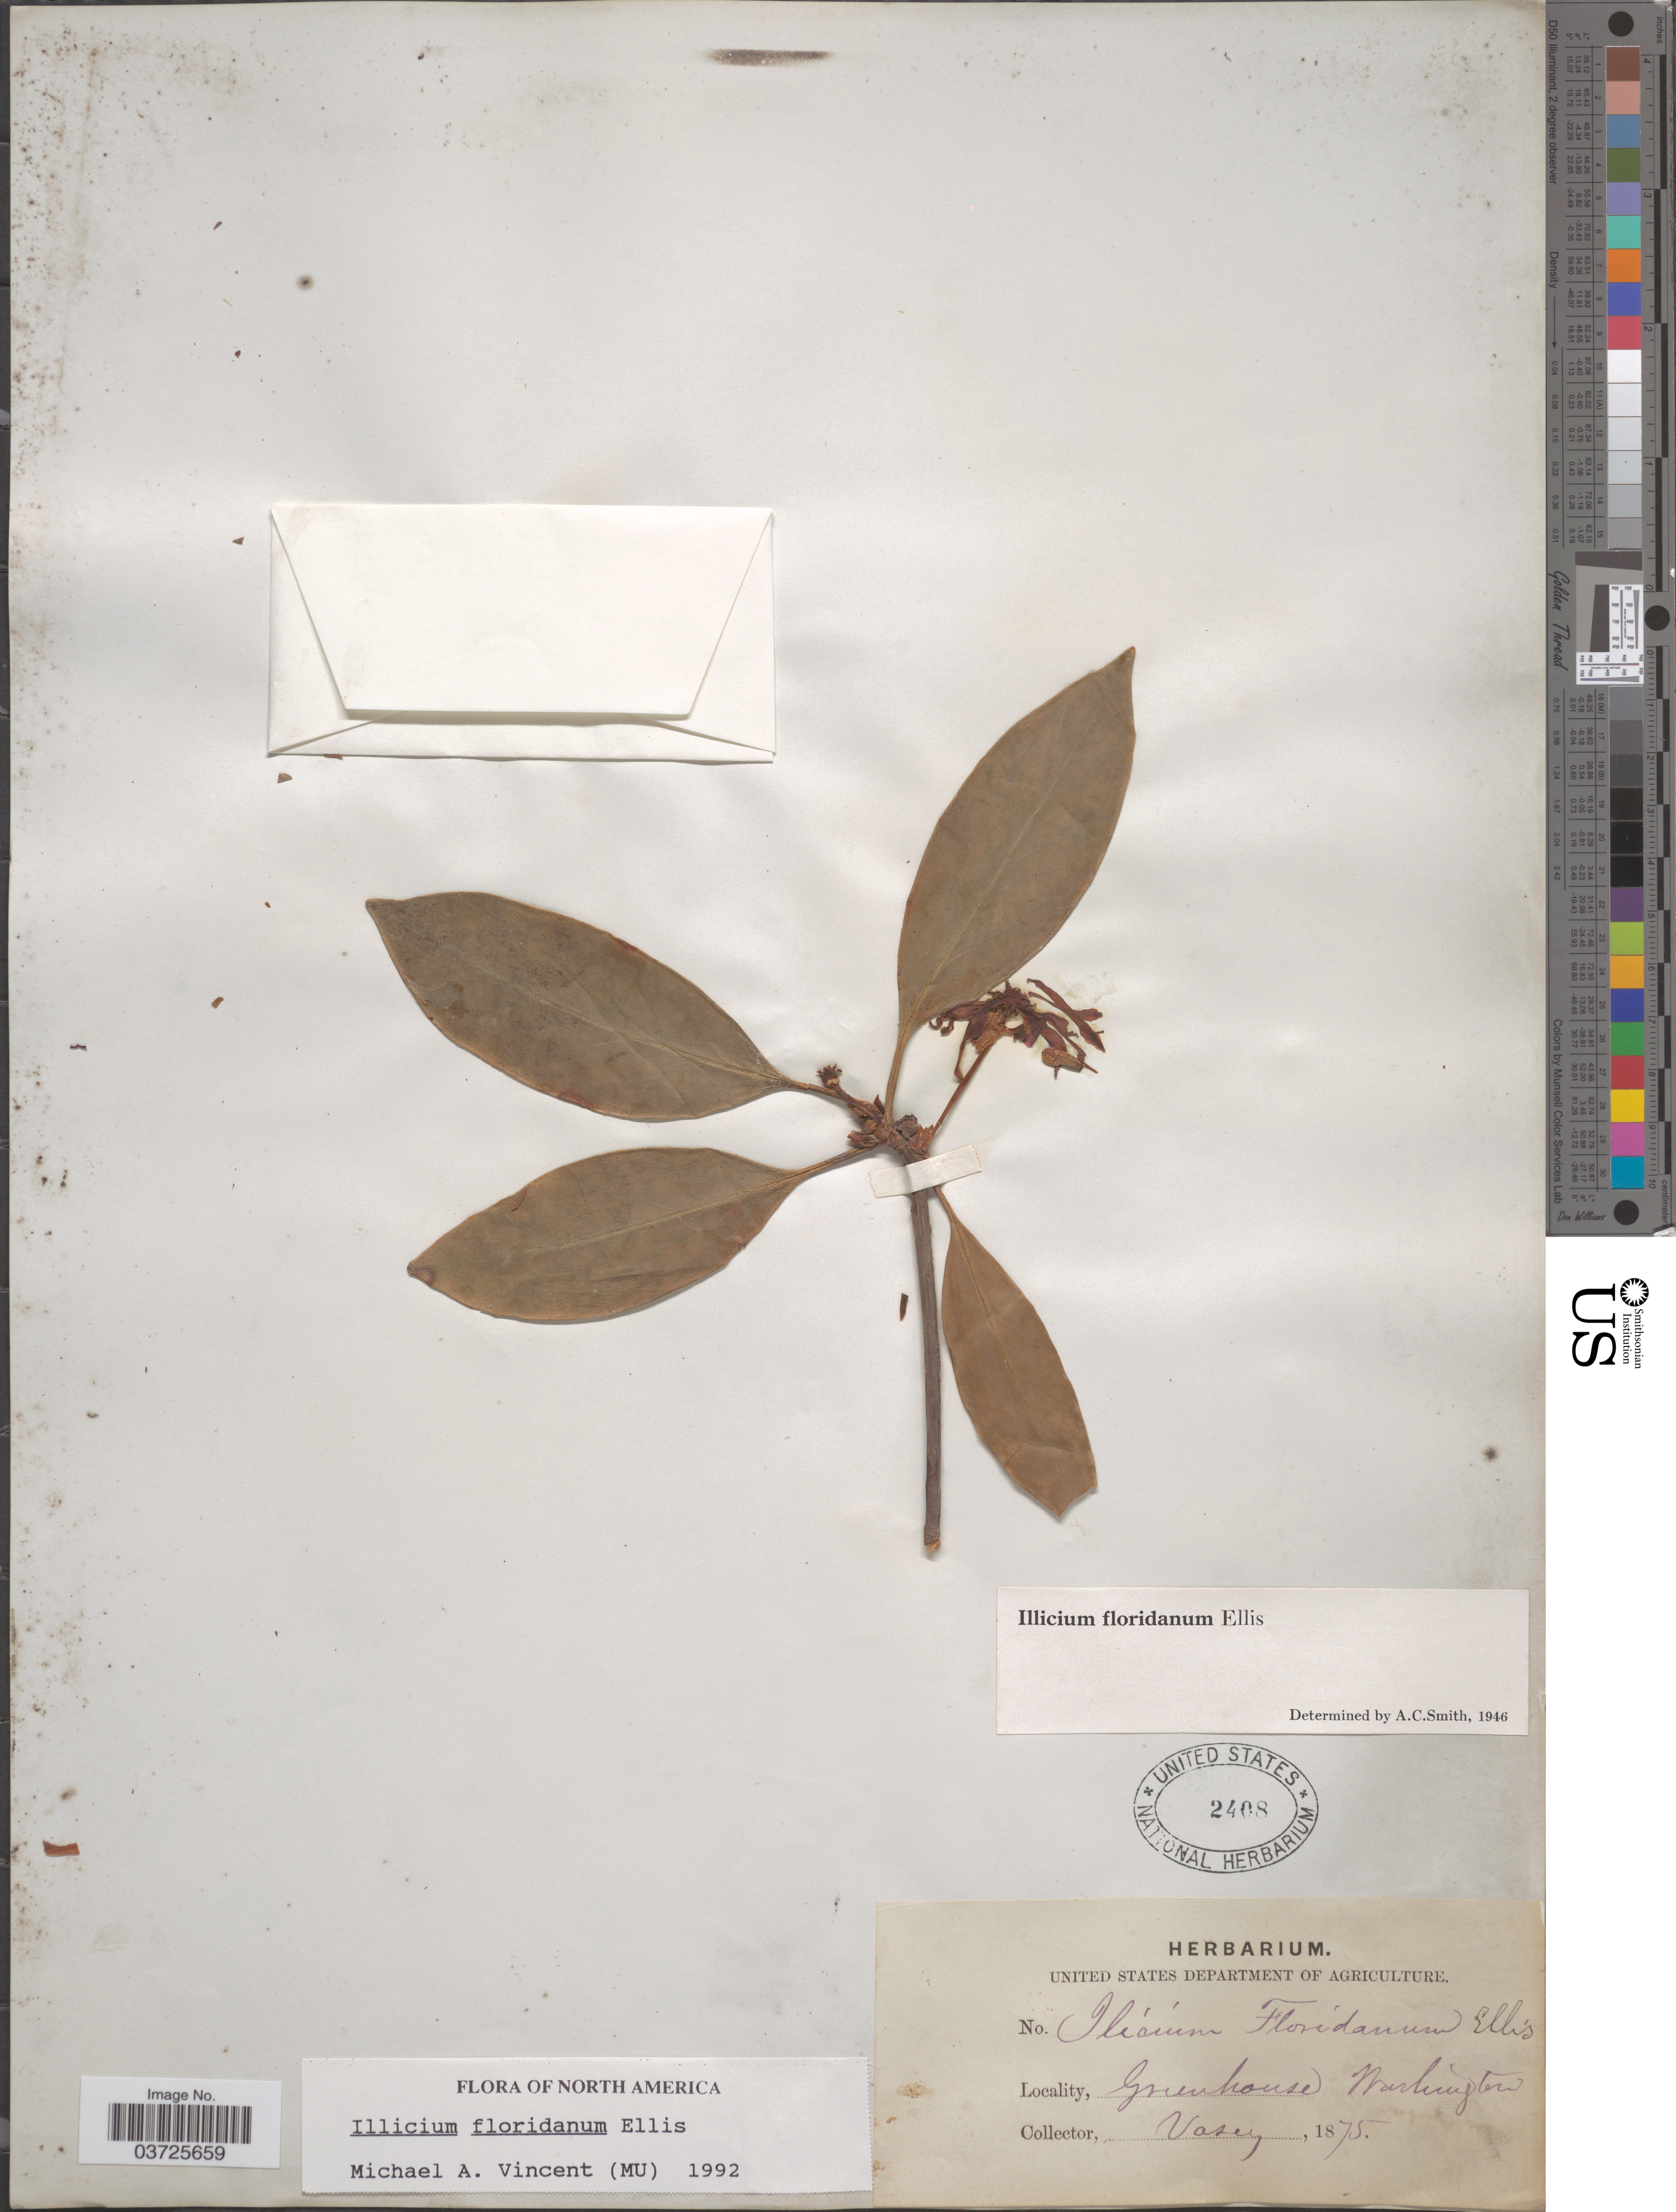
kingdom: Plantae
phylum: Tracheophyta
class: Magnoliopsida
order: Austrobaileyales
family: Schisandraceae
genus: Illicium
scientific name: Illicium floridanum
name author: J. Ellis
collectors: Vasey, --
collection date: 1875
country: United States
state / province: District of Columbia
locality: USDA Greenhouse.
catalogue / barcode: US 2408